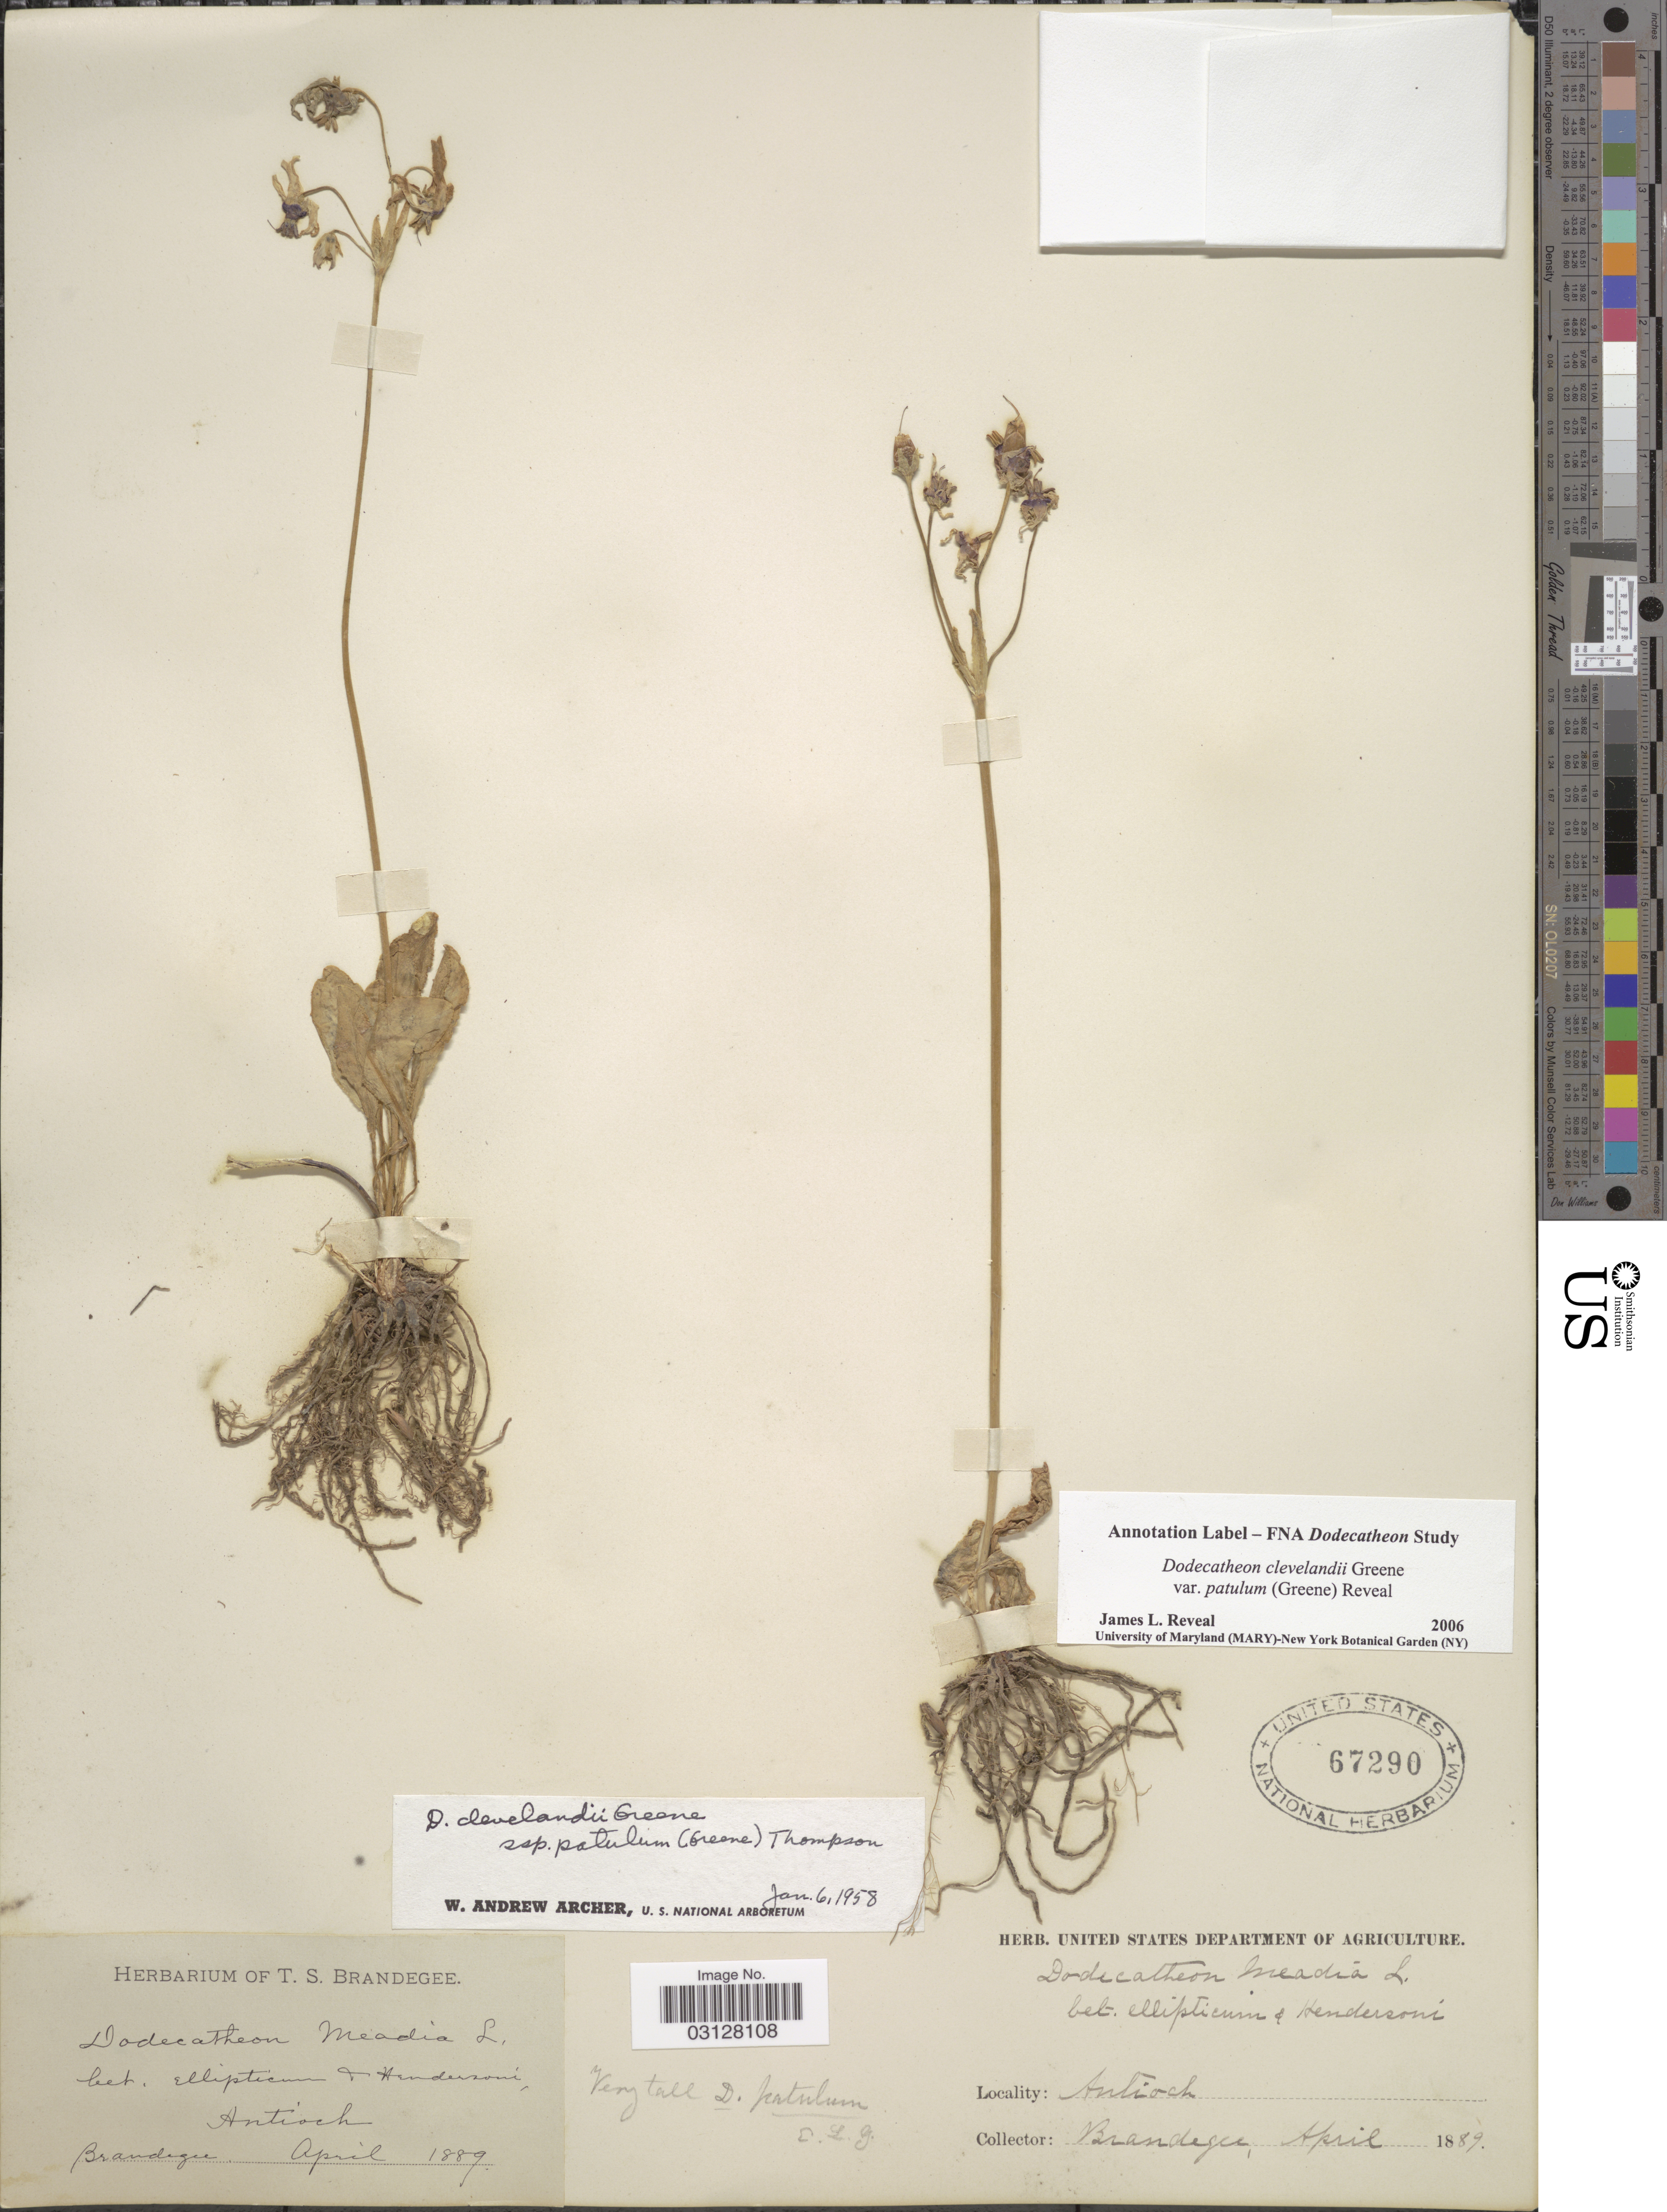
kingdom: Plantae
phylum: Tracheophyta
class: Magnoliopsida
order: Ericales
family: Primulaceae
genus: Dodecatheon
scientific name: Dodecatheon clevelandii var. patulum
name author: (Kuntze) Reveal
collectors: T. S. Brandegee (herbarium)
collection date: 1889-04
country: United States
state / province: California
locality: Antioch.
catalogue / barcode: US 67290